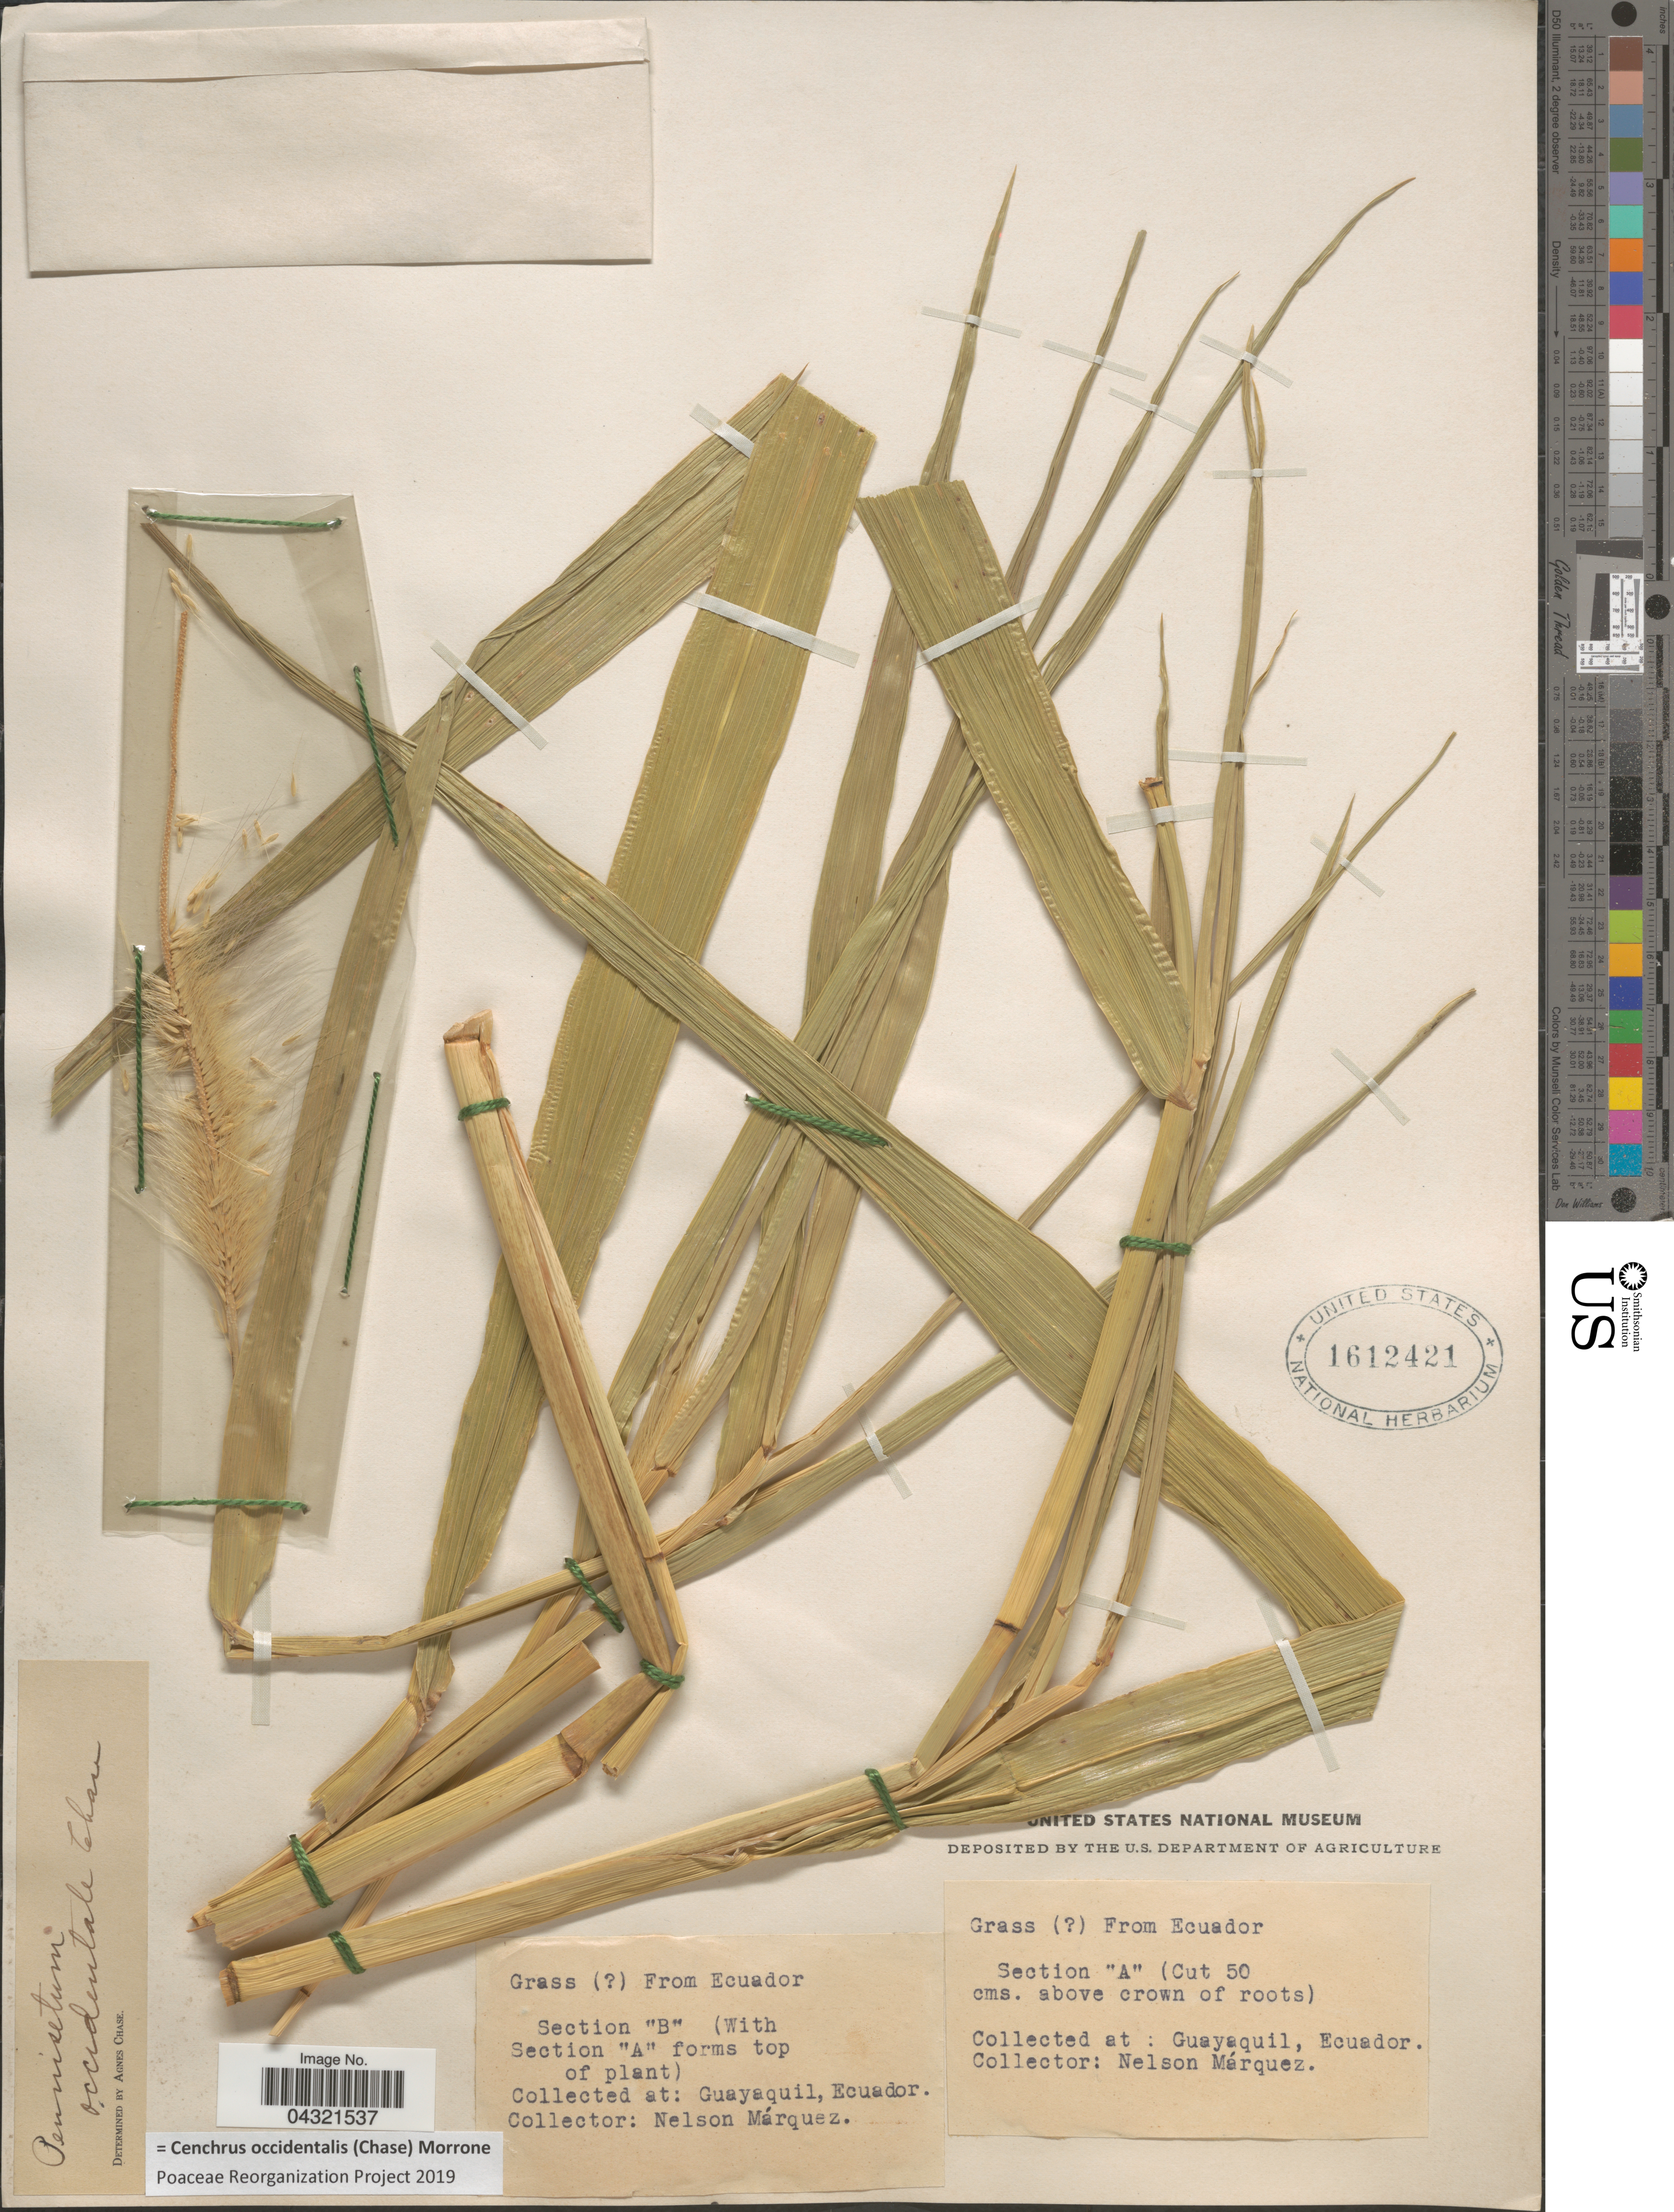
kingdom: Plantae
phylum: Tracheophyta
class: Liliopsida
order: Poales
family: Poaceae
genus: Cenchrus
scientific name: Cenchrus occidentalis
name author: (Chase) Morrone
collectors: N. Márquez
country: Ecuador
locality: Guayaquil.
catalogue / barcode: US 1612421